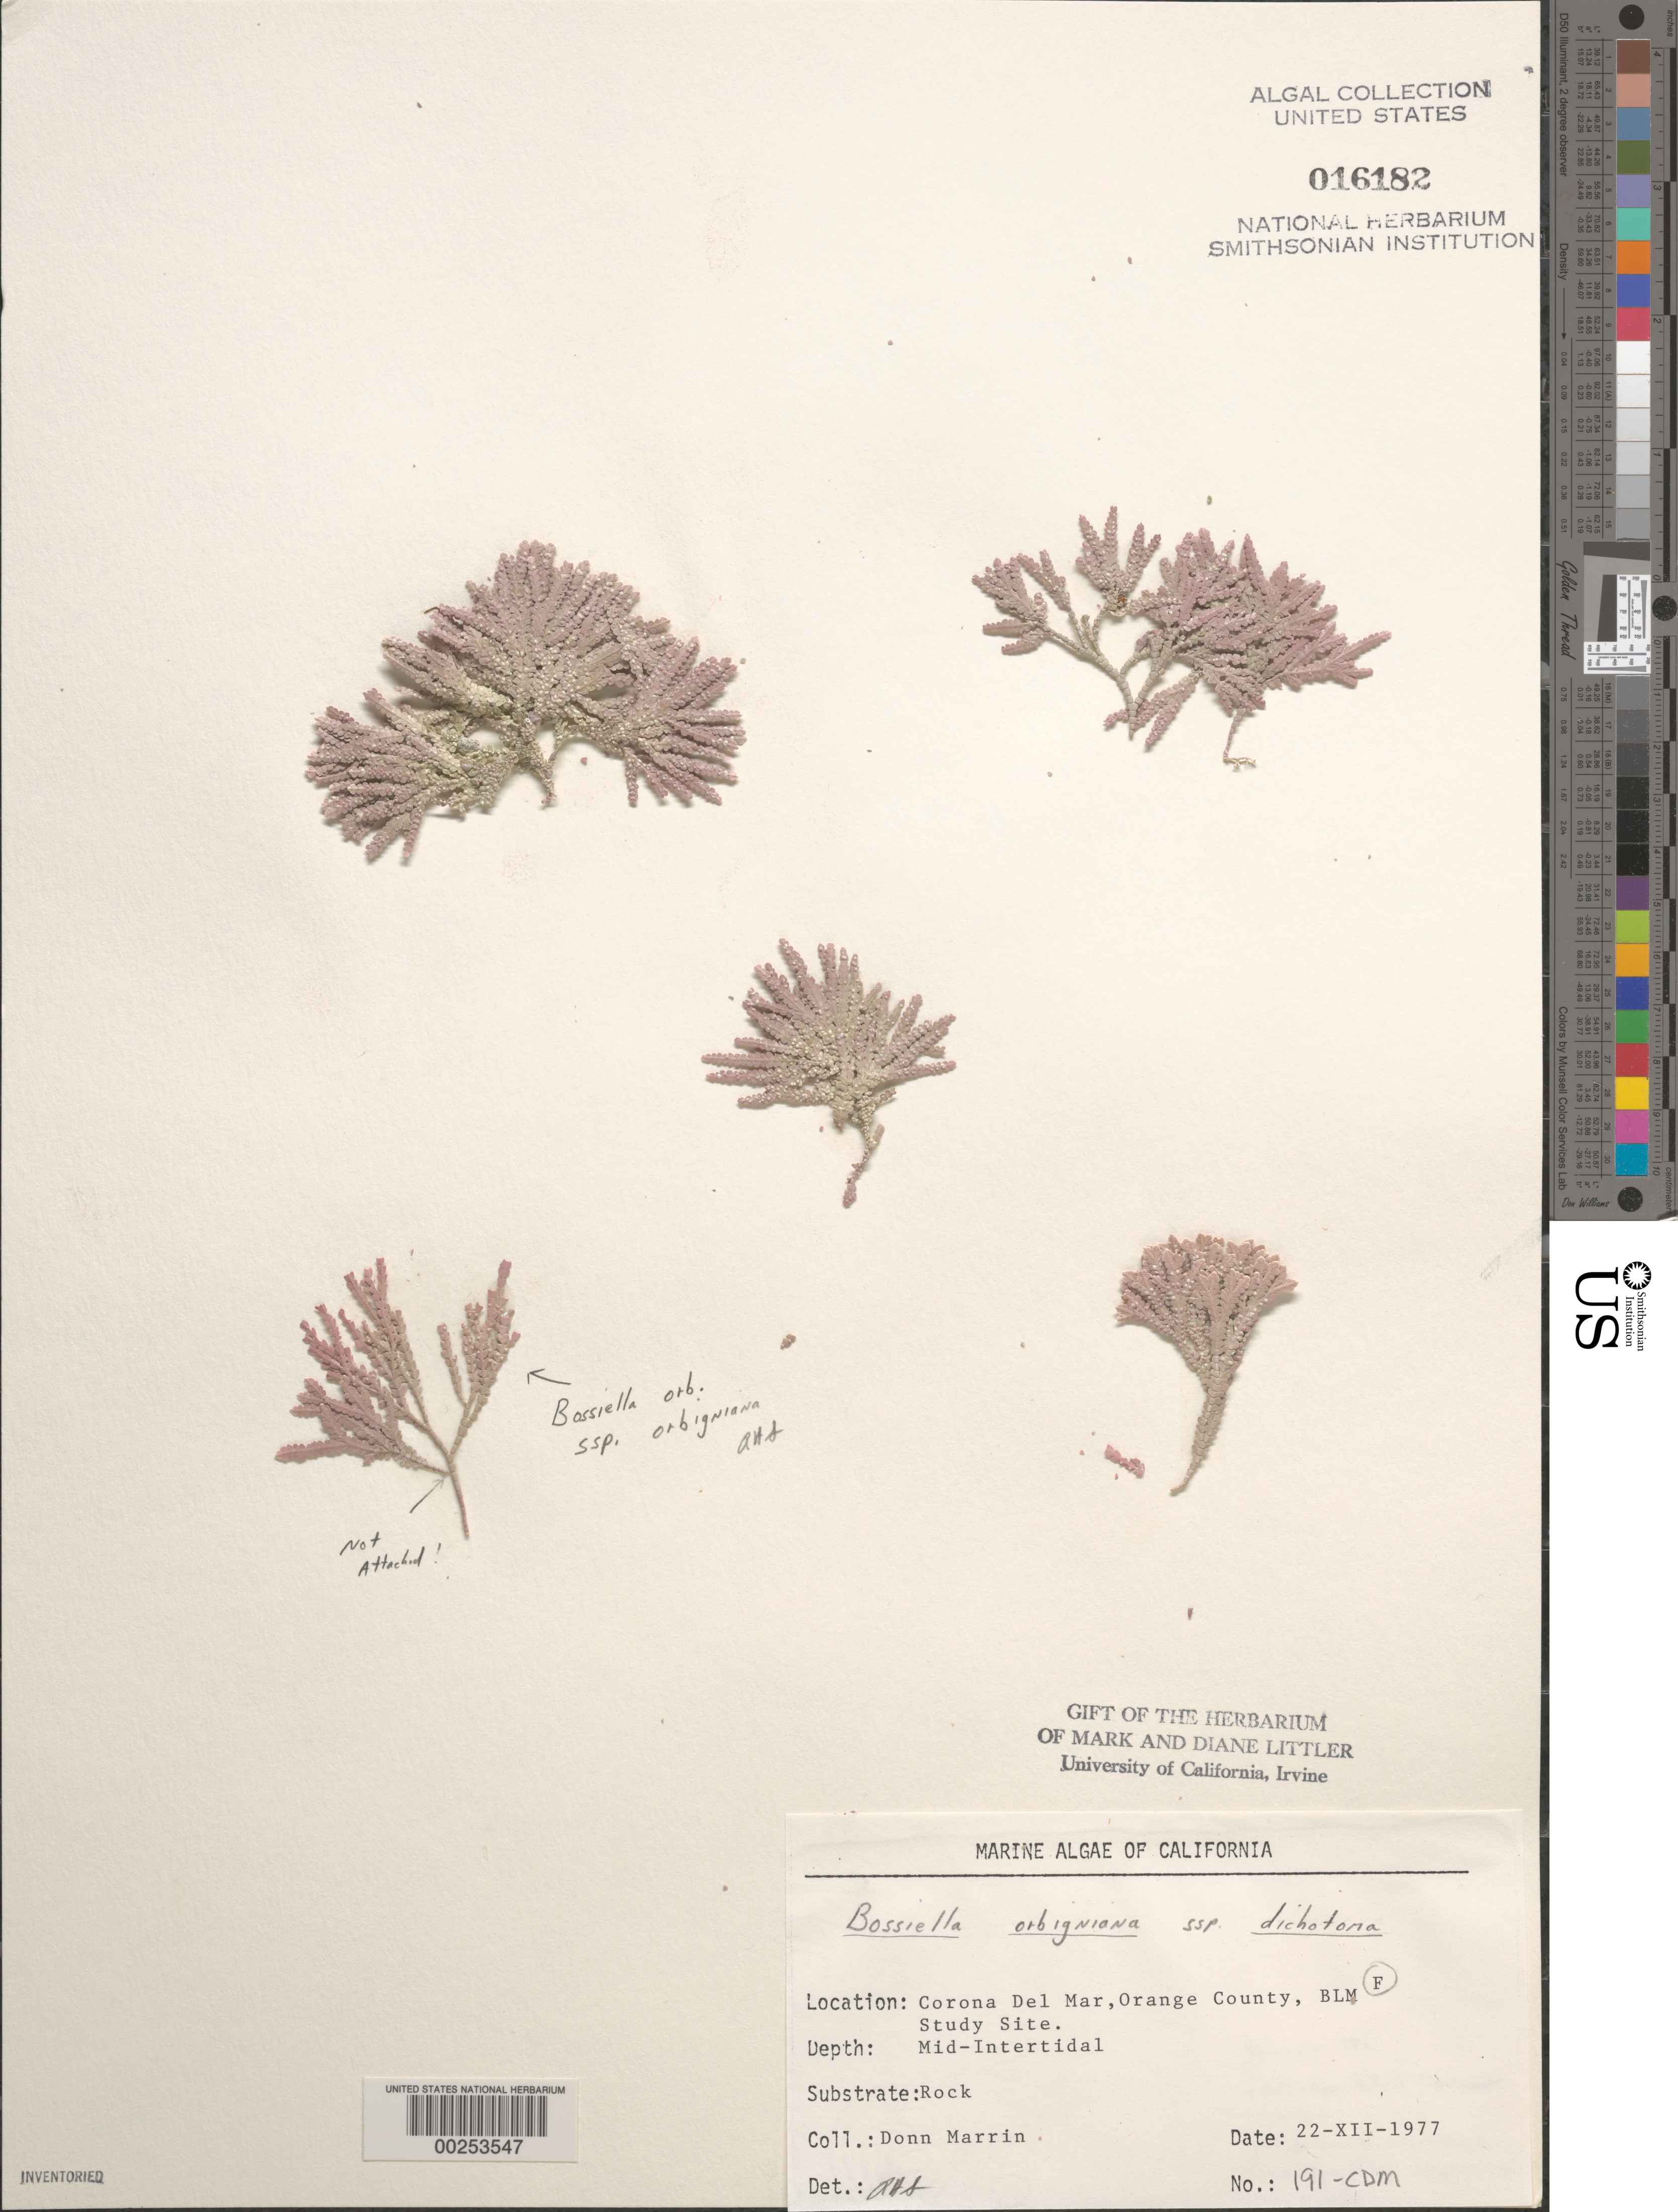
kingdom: Plantae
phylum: Rhodophyta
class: Florideophyceae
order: Corallinales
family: Corallinaceae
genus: Bossiella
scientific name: Bossiella orbigniana subsp. dichotoma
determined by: Sims, Robert H.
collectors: D. Marrin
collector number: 191-cdm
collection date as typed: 22 Dec 1977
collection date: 1977-12-22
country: United States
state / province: California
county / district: Orange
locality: Corona del Mar, mouth of Morning Canyon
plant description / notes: BLM-SOCALBIGHT Rocky Intertidal Survey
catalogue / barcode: US 16182